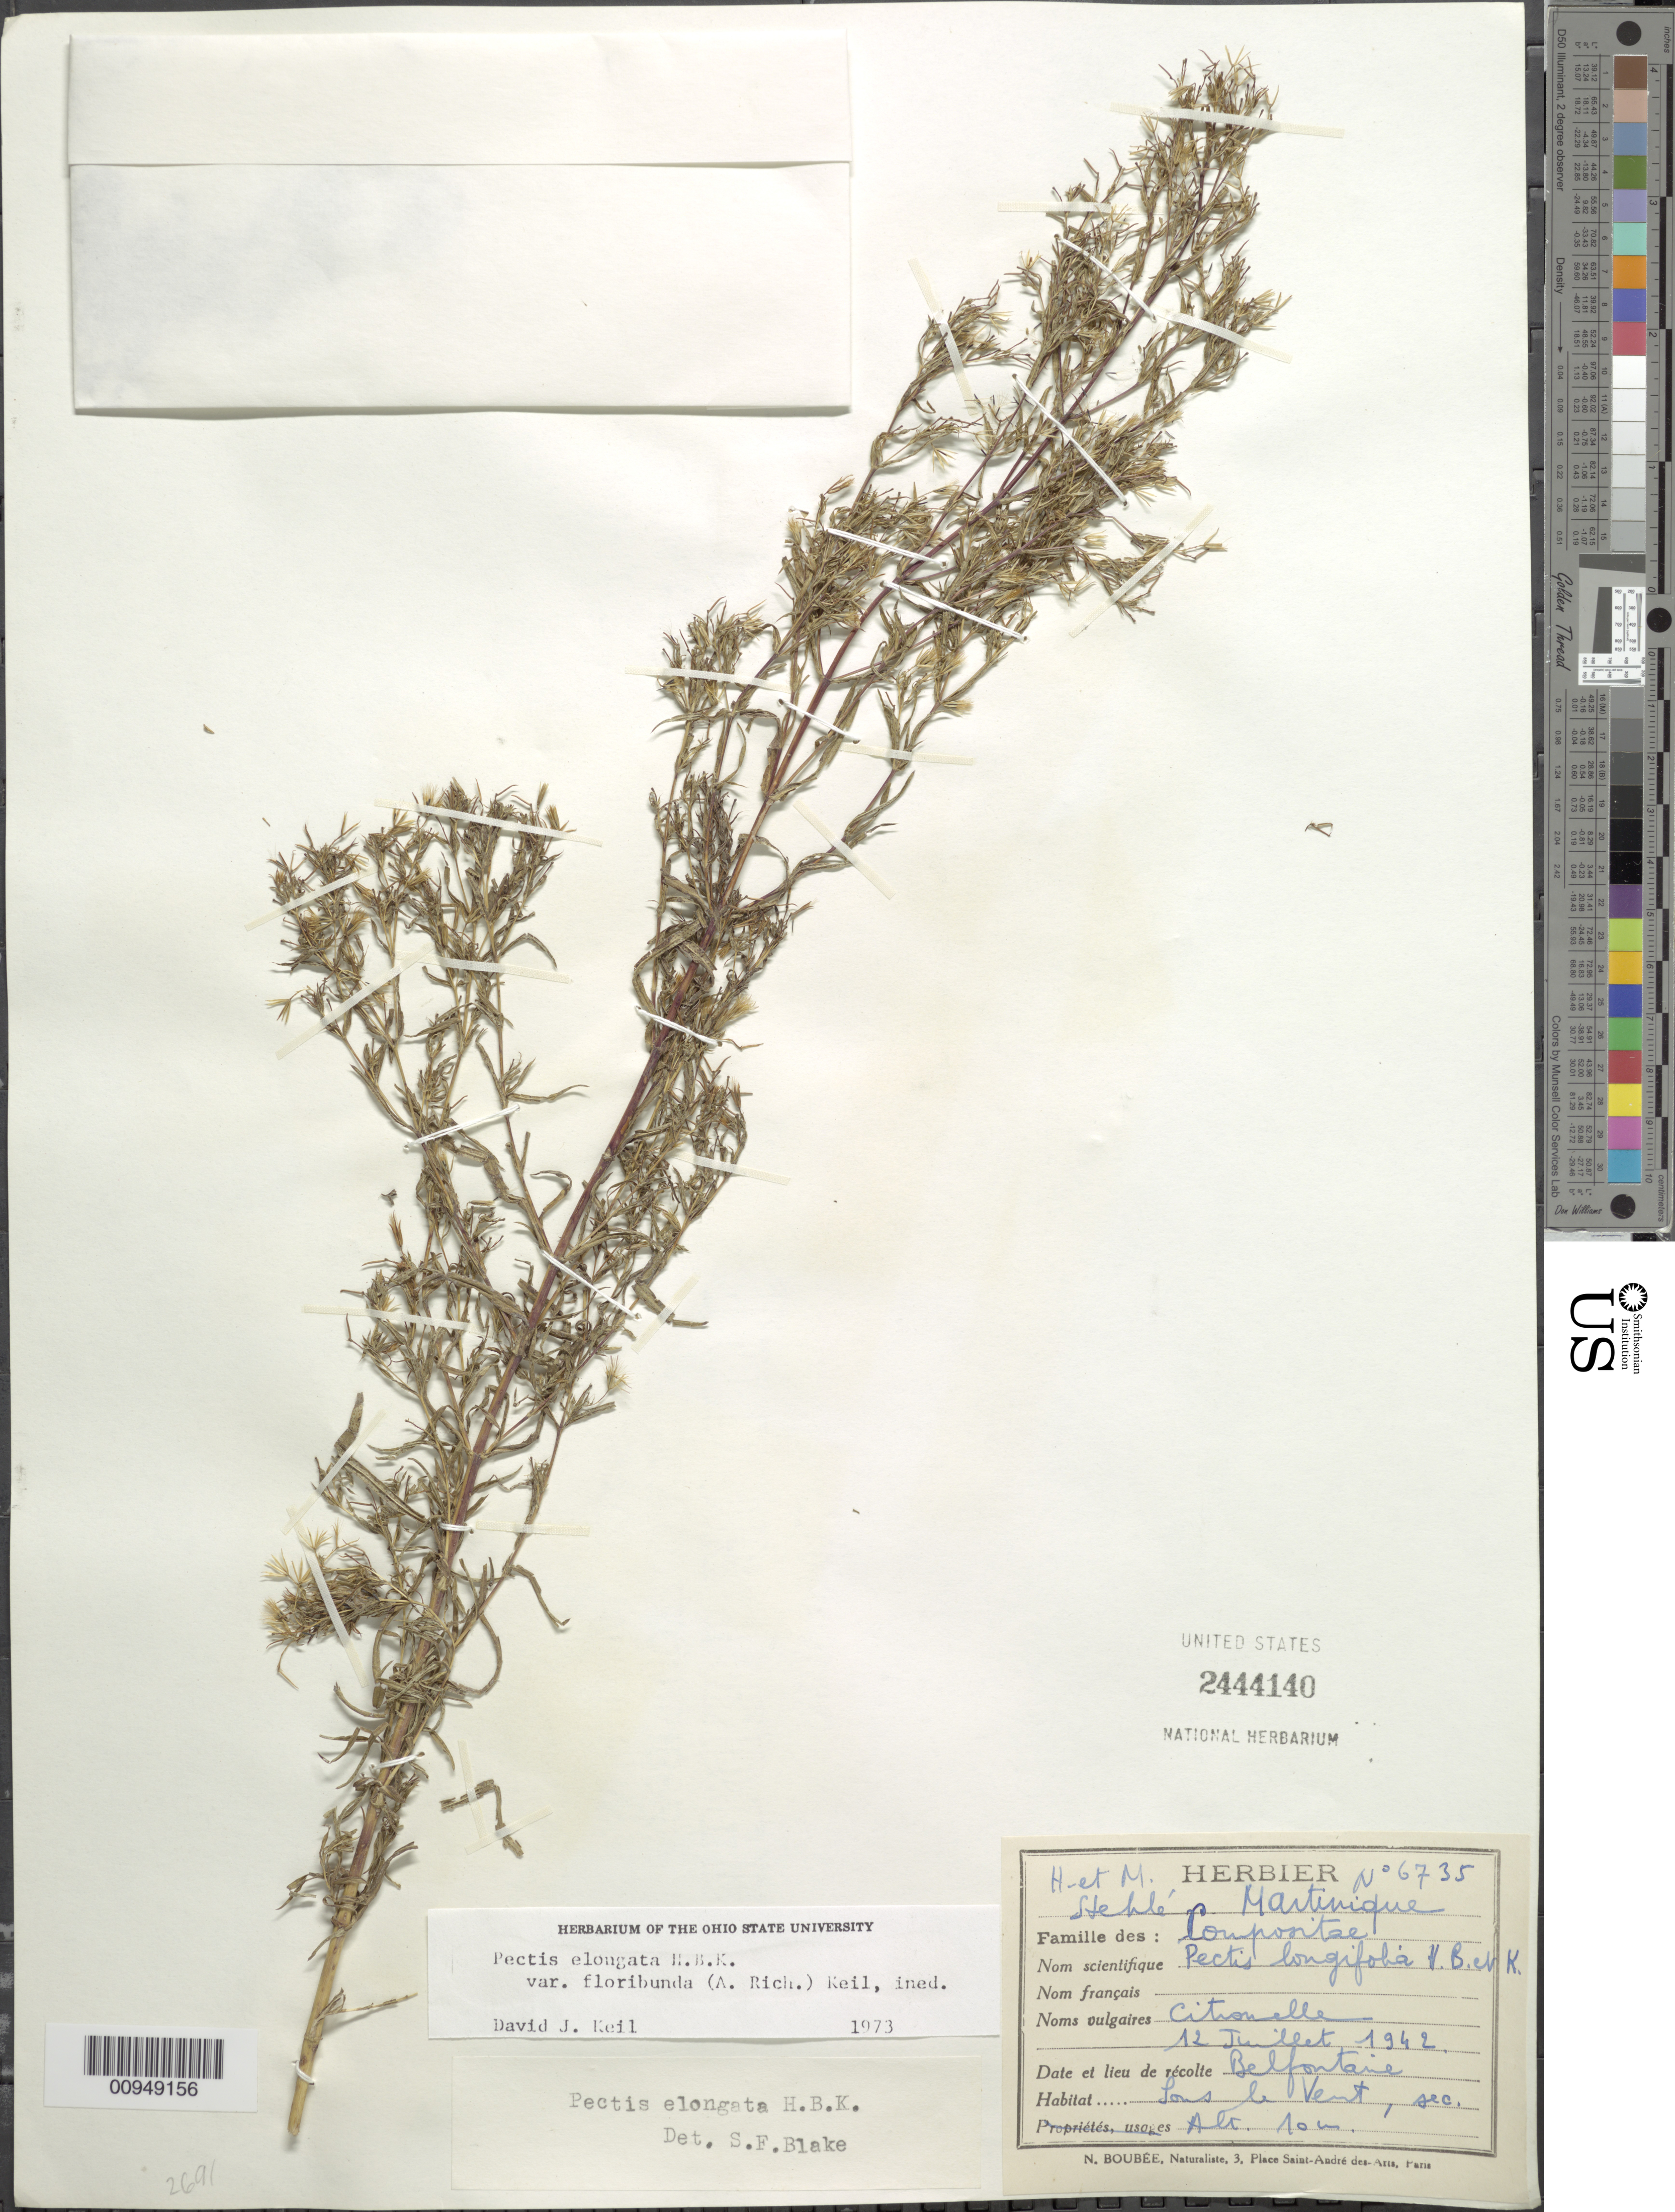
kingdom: Plantae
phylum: Tracheophyta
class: Magnoliopsida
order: Asterales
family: Asteraceae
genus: Pectis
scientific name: Pectis elongata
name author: Kunth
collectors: H. Stehlé & M. Stehlé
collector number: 6735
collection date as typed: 12 Jul 1942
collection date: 1942-07-12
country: Martinique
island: Martinique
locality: Bellefontaine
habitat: Sous le vent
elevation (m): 10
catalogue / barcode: US 2444140